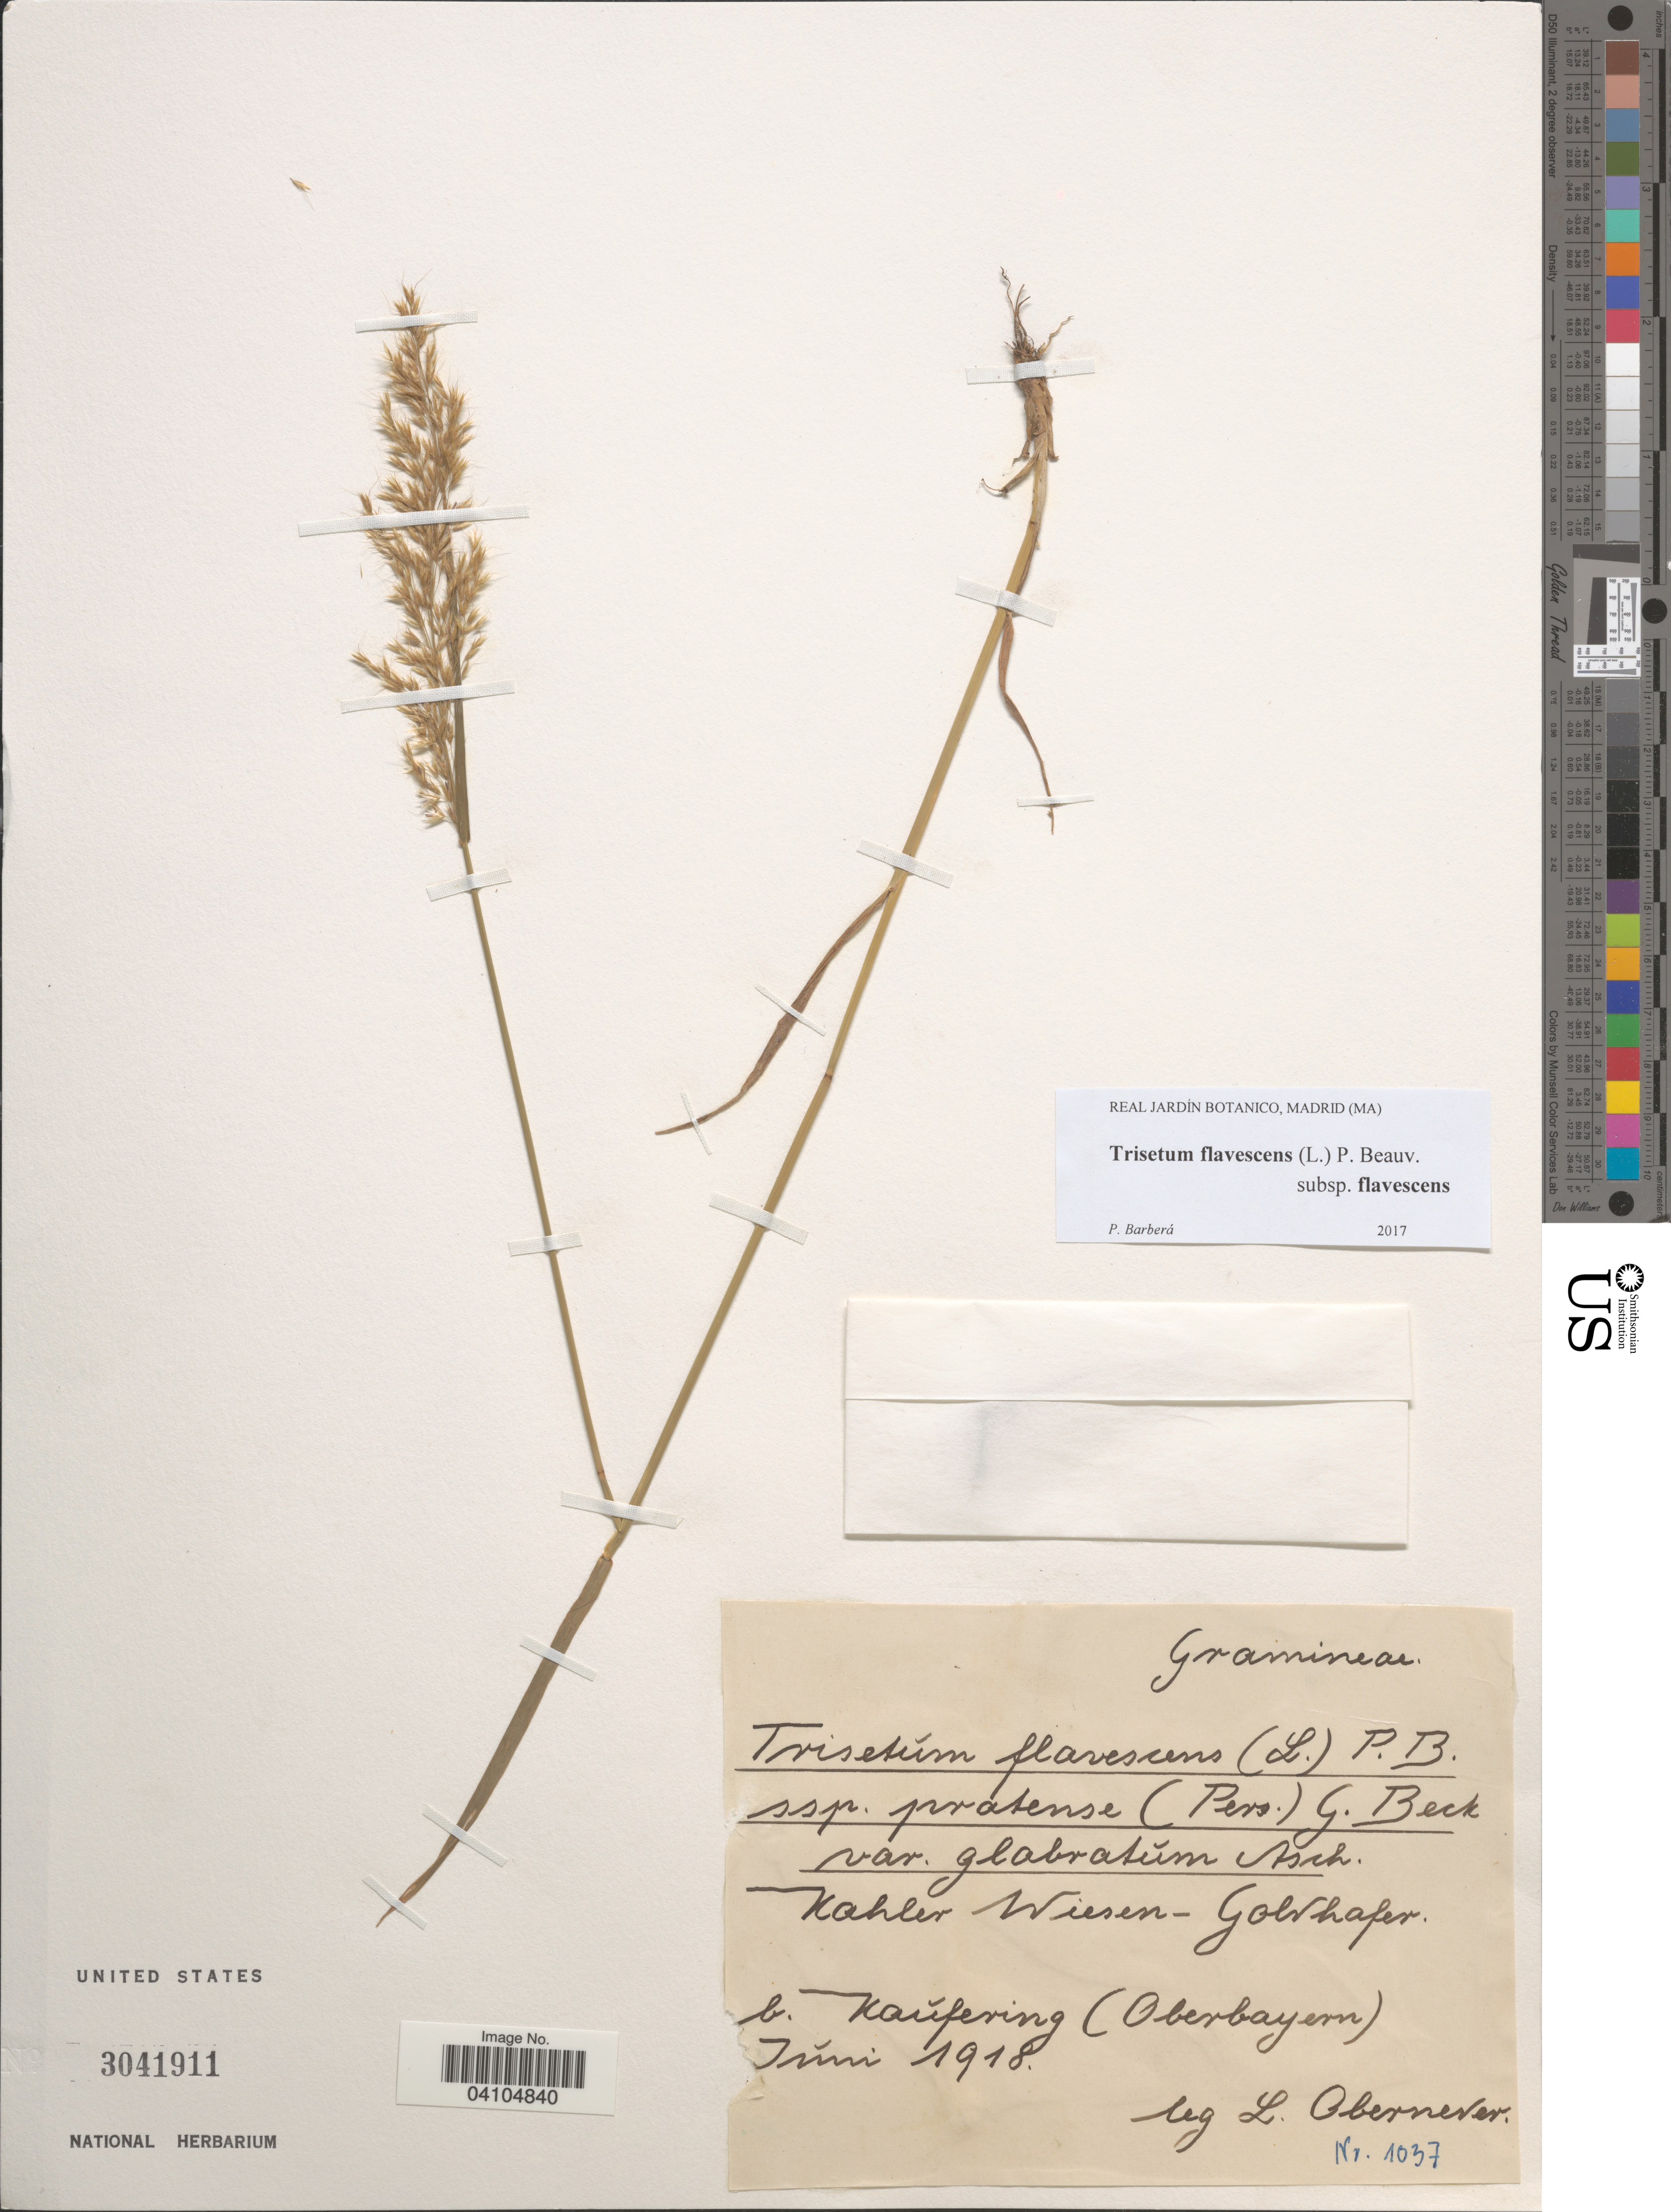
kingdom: Plantae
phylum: Tracheophyta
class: Liliopsida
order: Poales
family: Poaceae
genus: Trisetum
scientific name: Trisetum flavescens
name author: (L.) P. Beauv.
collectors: L. Oberneder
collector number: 1037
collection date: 1918-06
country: Germany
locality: B. Kaufering (Oberbayern).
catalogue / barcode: US 3041911